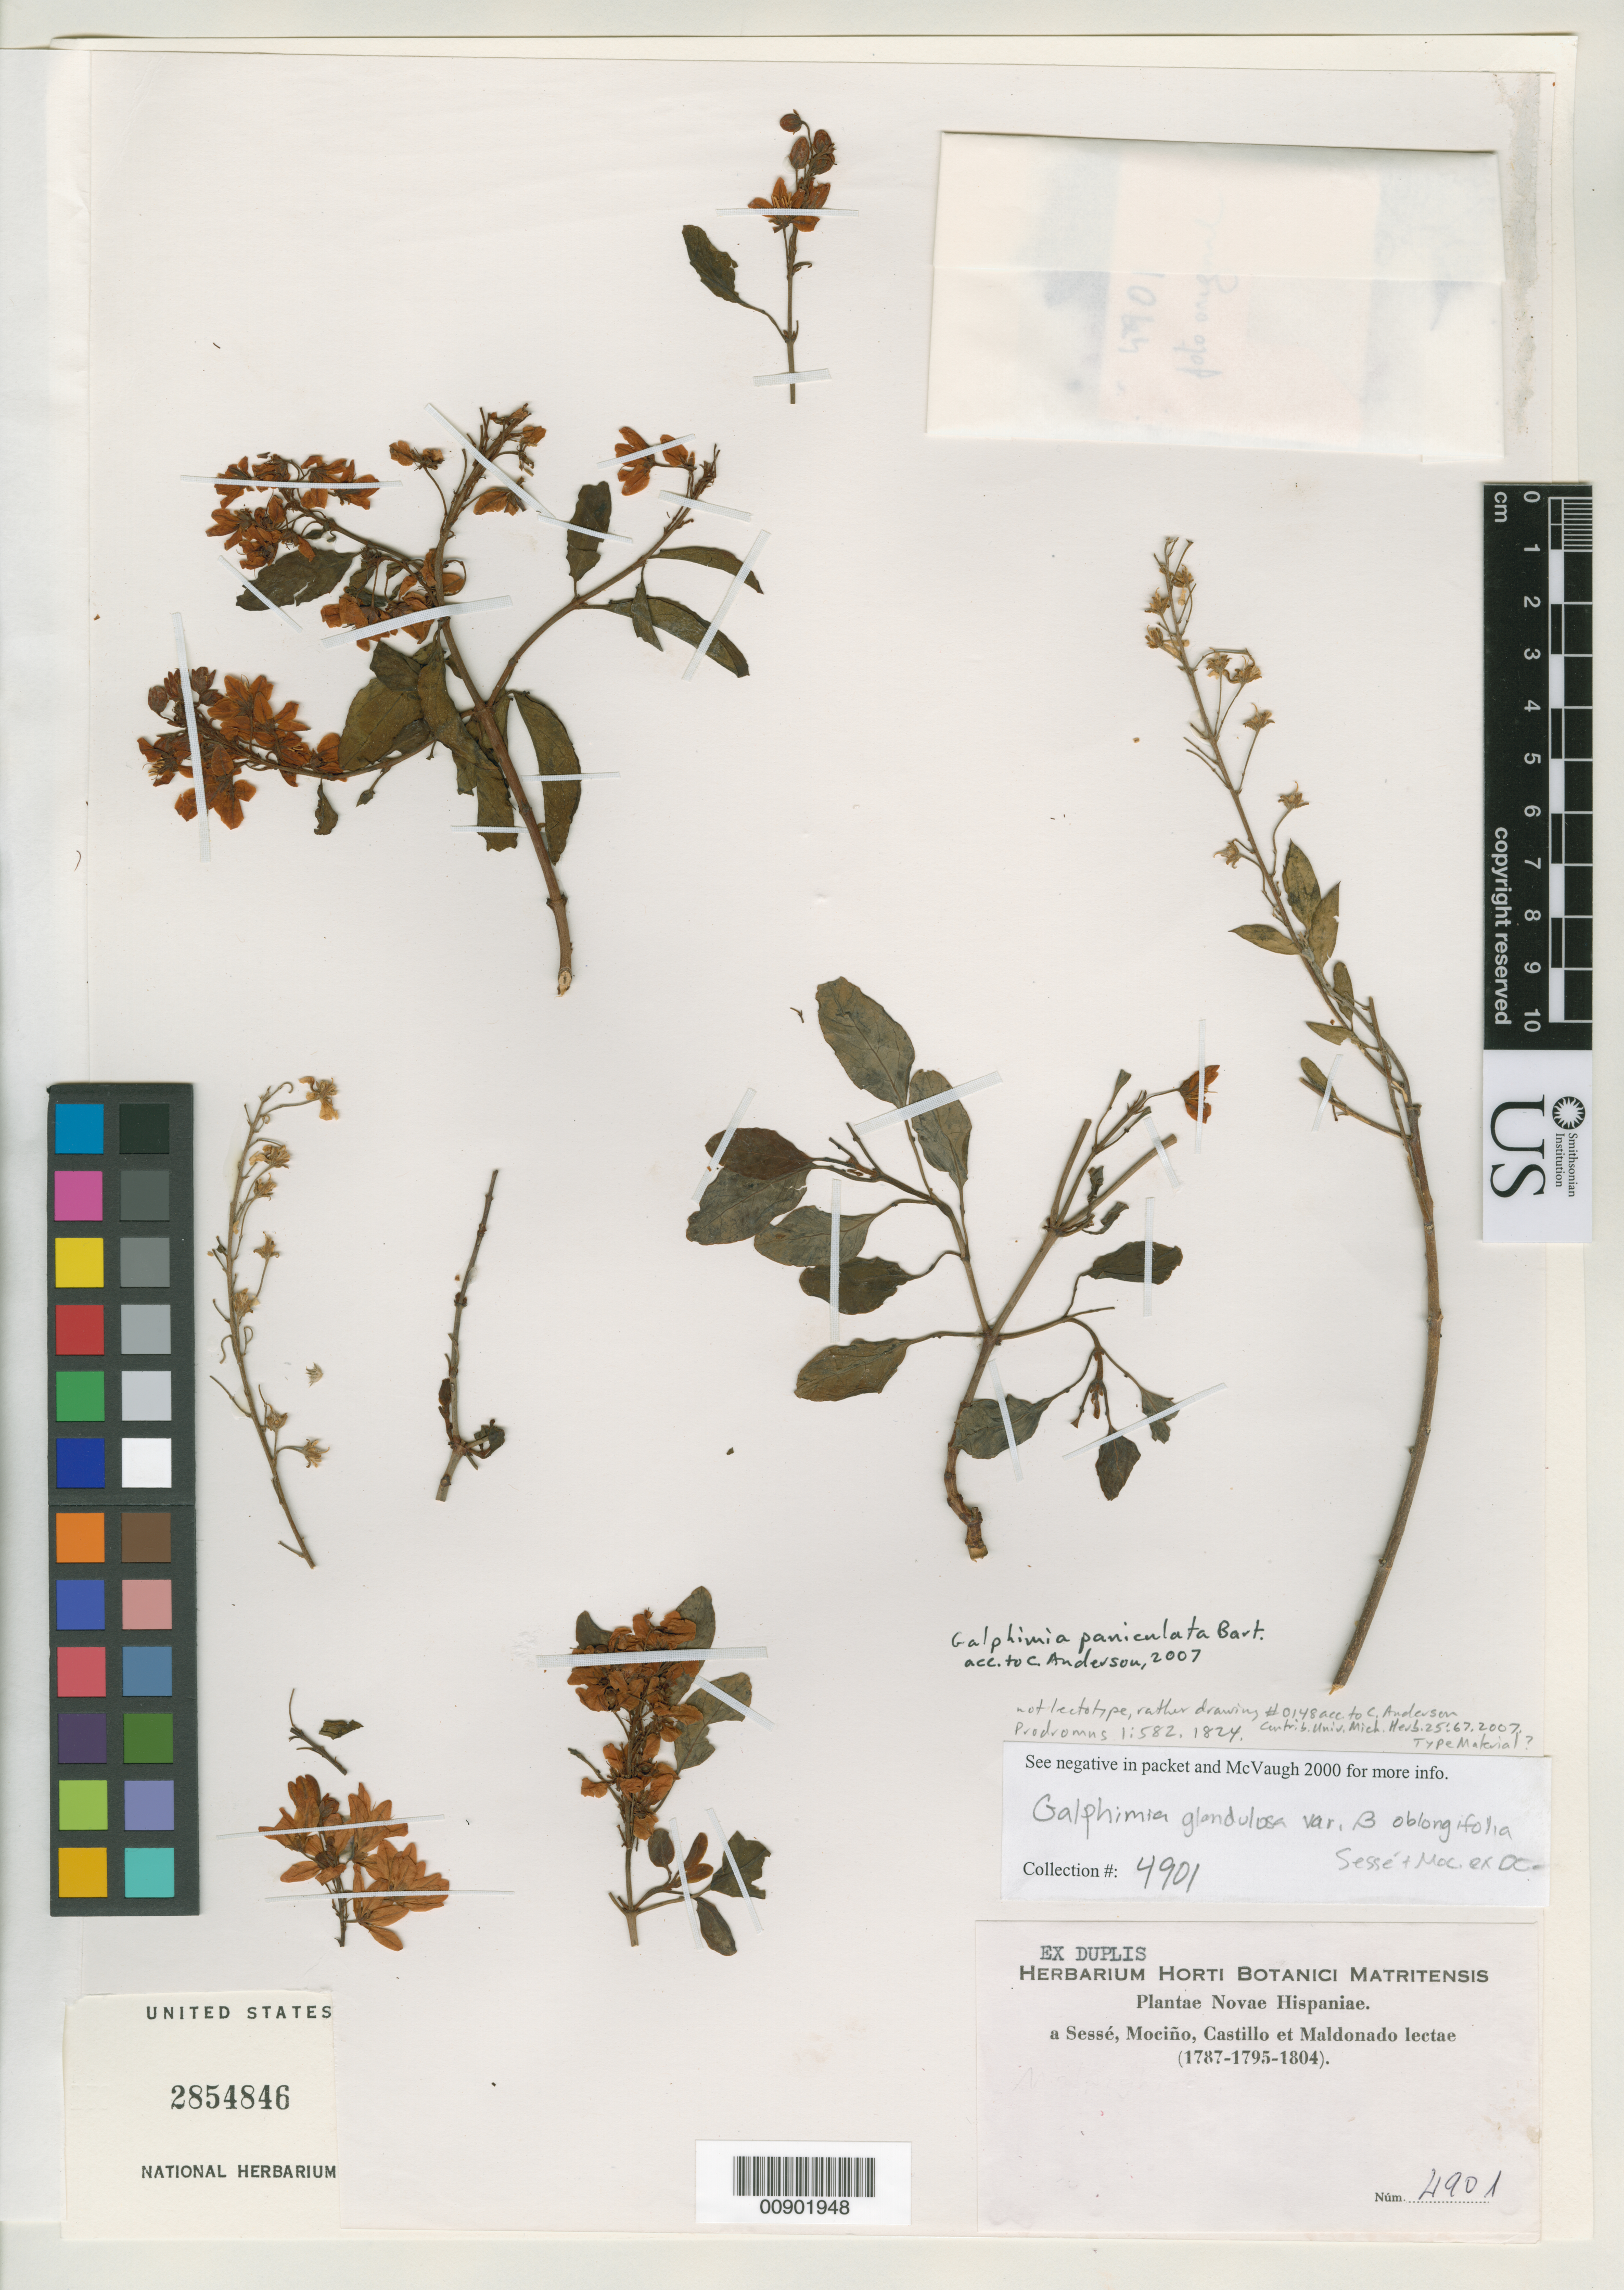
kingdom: Plantae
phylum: Tracheophyta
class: Magnoliopsida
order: Malpighiales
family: Malpighiaceae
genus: Galphimia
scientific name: Galphimia glandulosa var. oblongifolia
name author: DC.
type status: Possible Type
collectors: M. Sessé y Lacasta, J. M. Mociño, Castillo, -- & J. Maldonado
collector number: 4901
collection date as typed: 1787 to 1804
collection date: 1787/1804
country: Mexico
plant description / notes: Currently accepted name as cited by C. Anderson, Contr. Univ. Mich. Herb. 25: 67 (2007).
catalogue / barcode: US 2854846